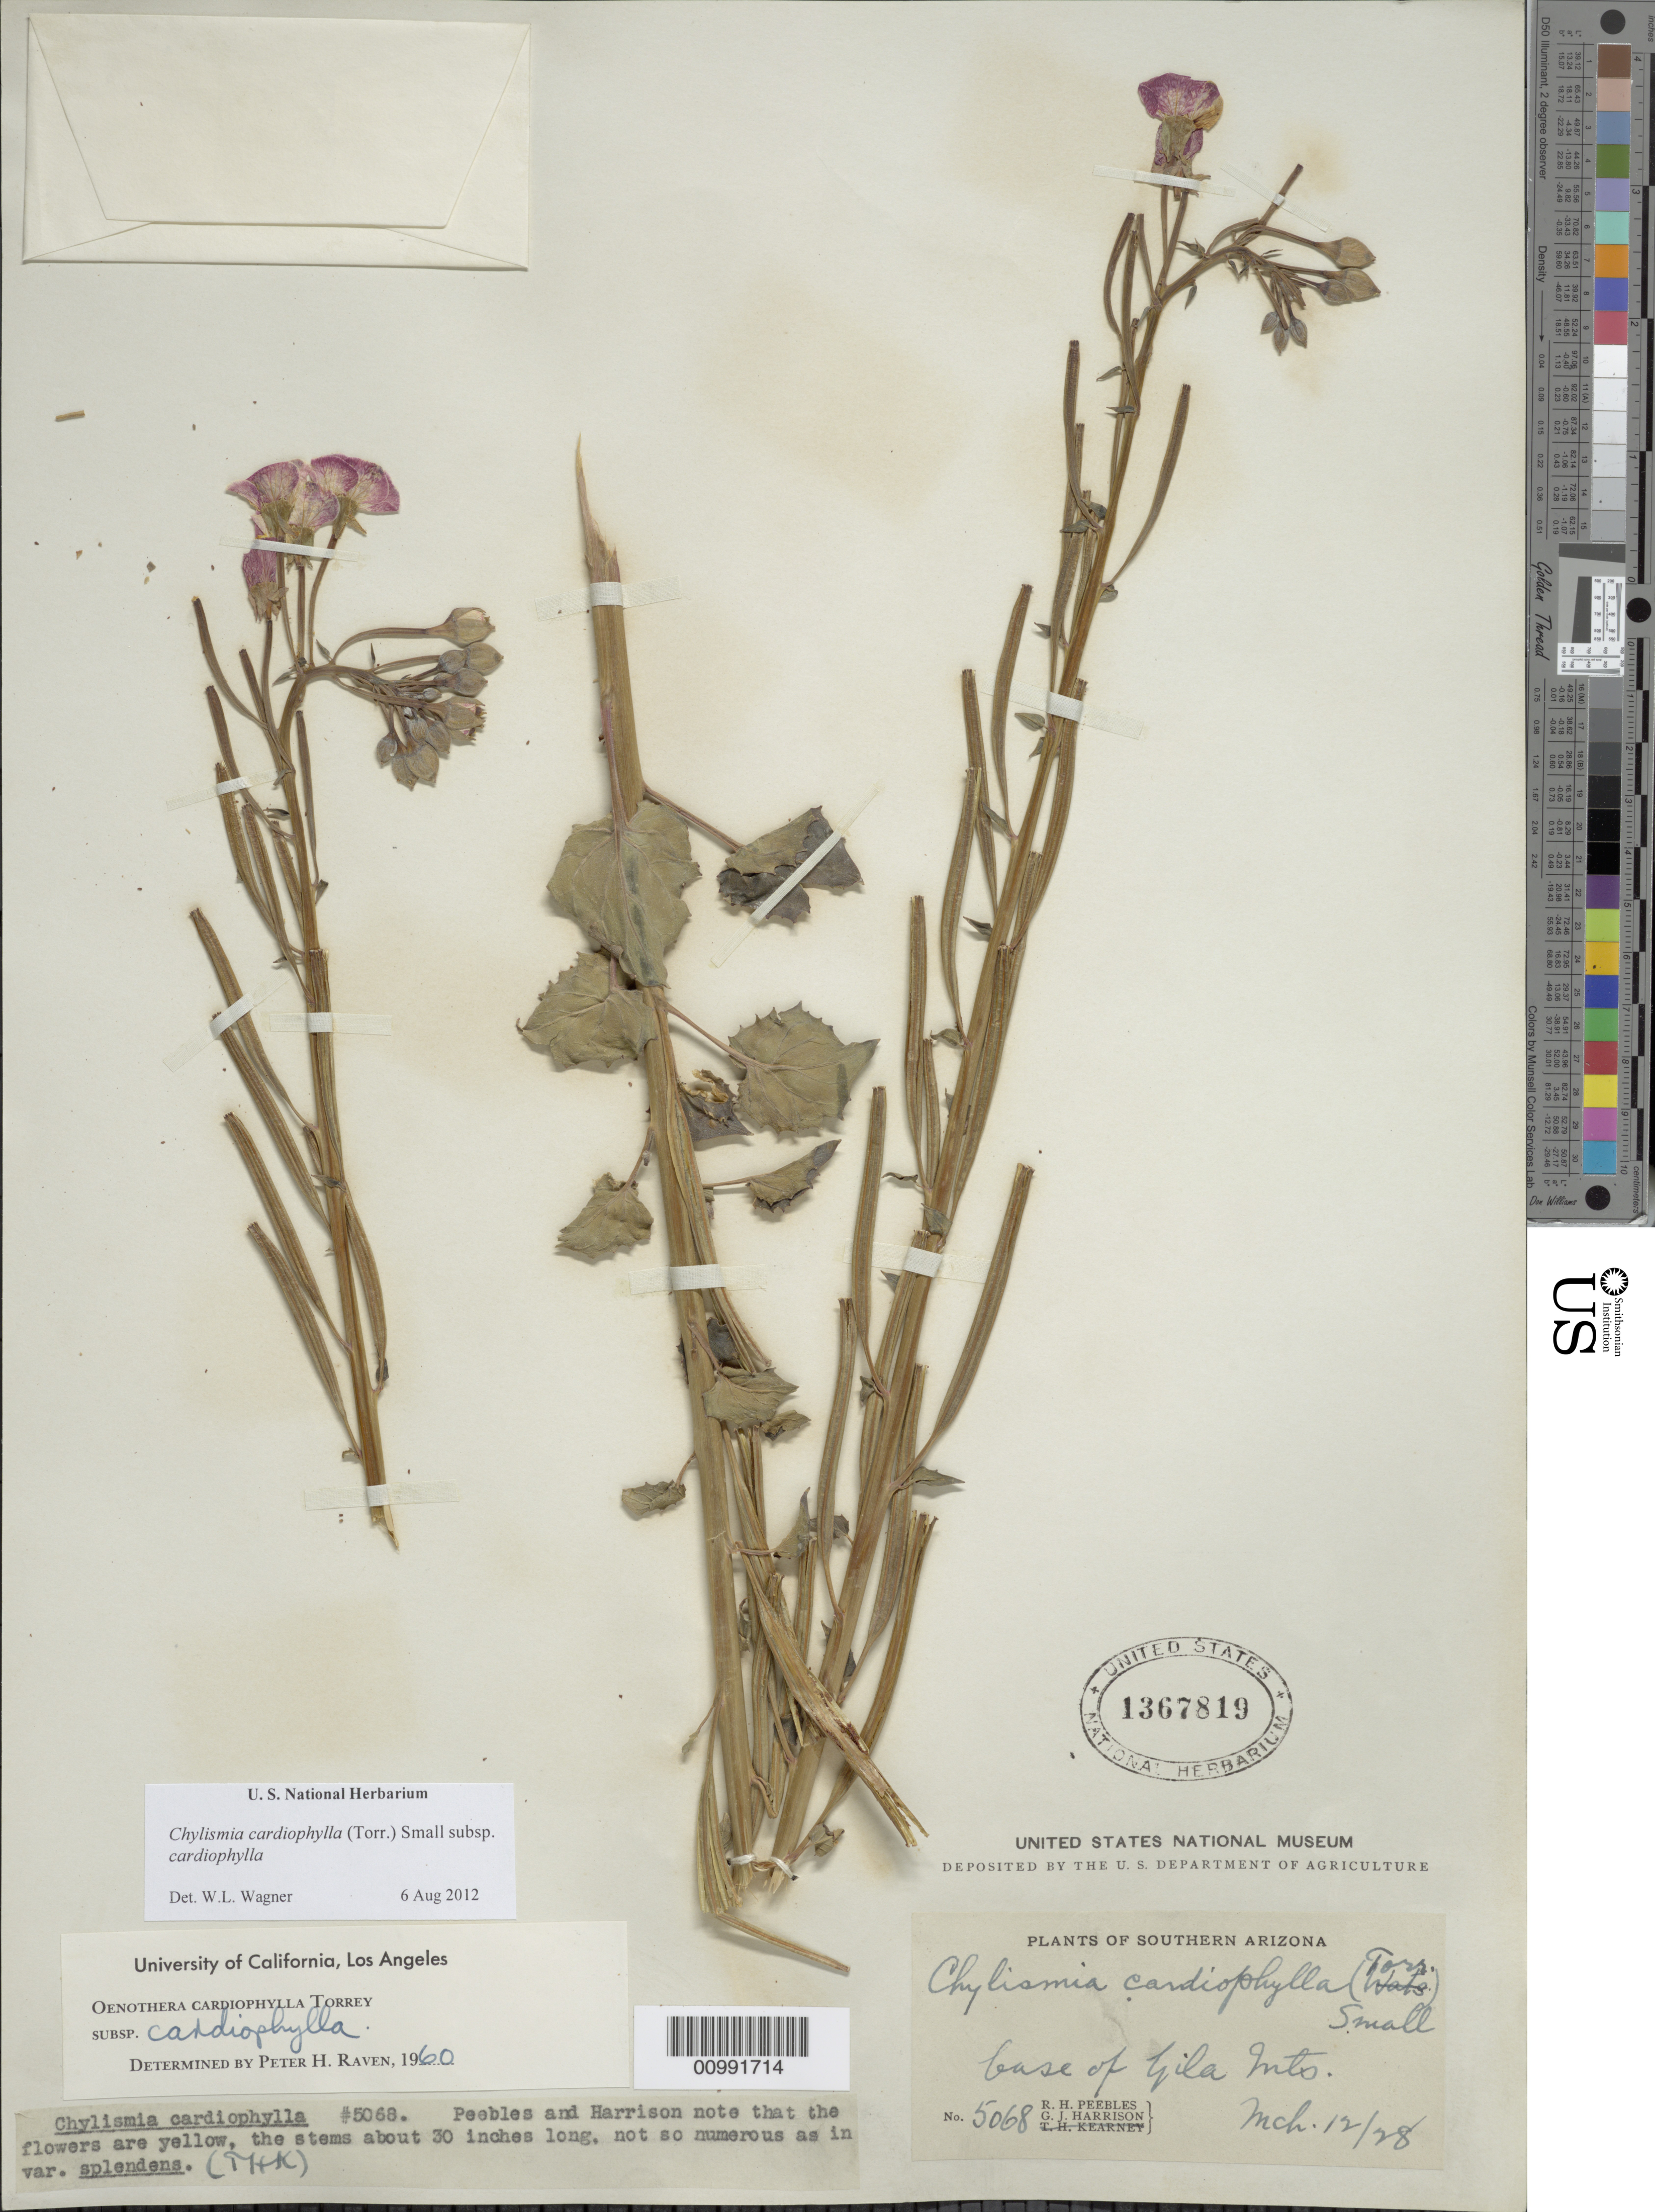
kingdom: Plantae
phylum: Tracheophyta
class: Magnoliopsida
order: Myrtales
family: Onagraceae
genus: Chylismia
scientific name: Chylismia cardiophylla subsp. cardiophylla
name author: (Torr.) Small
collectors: R. H. Peebles & G. J. Harrison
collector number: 5068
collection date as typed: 12 Mar 1928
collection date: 1928-03-12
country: United States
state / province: Arizona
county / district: Gila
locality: Base of Gila Mountains.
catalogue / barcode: US 1367819